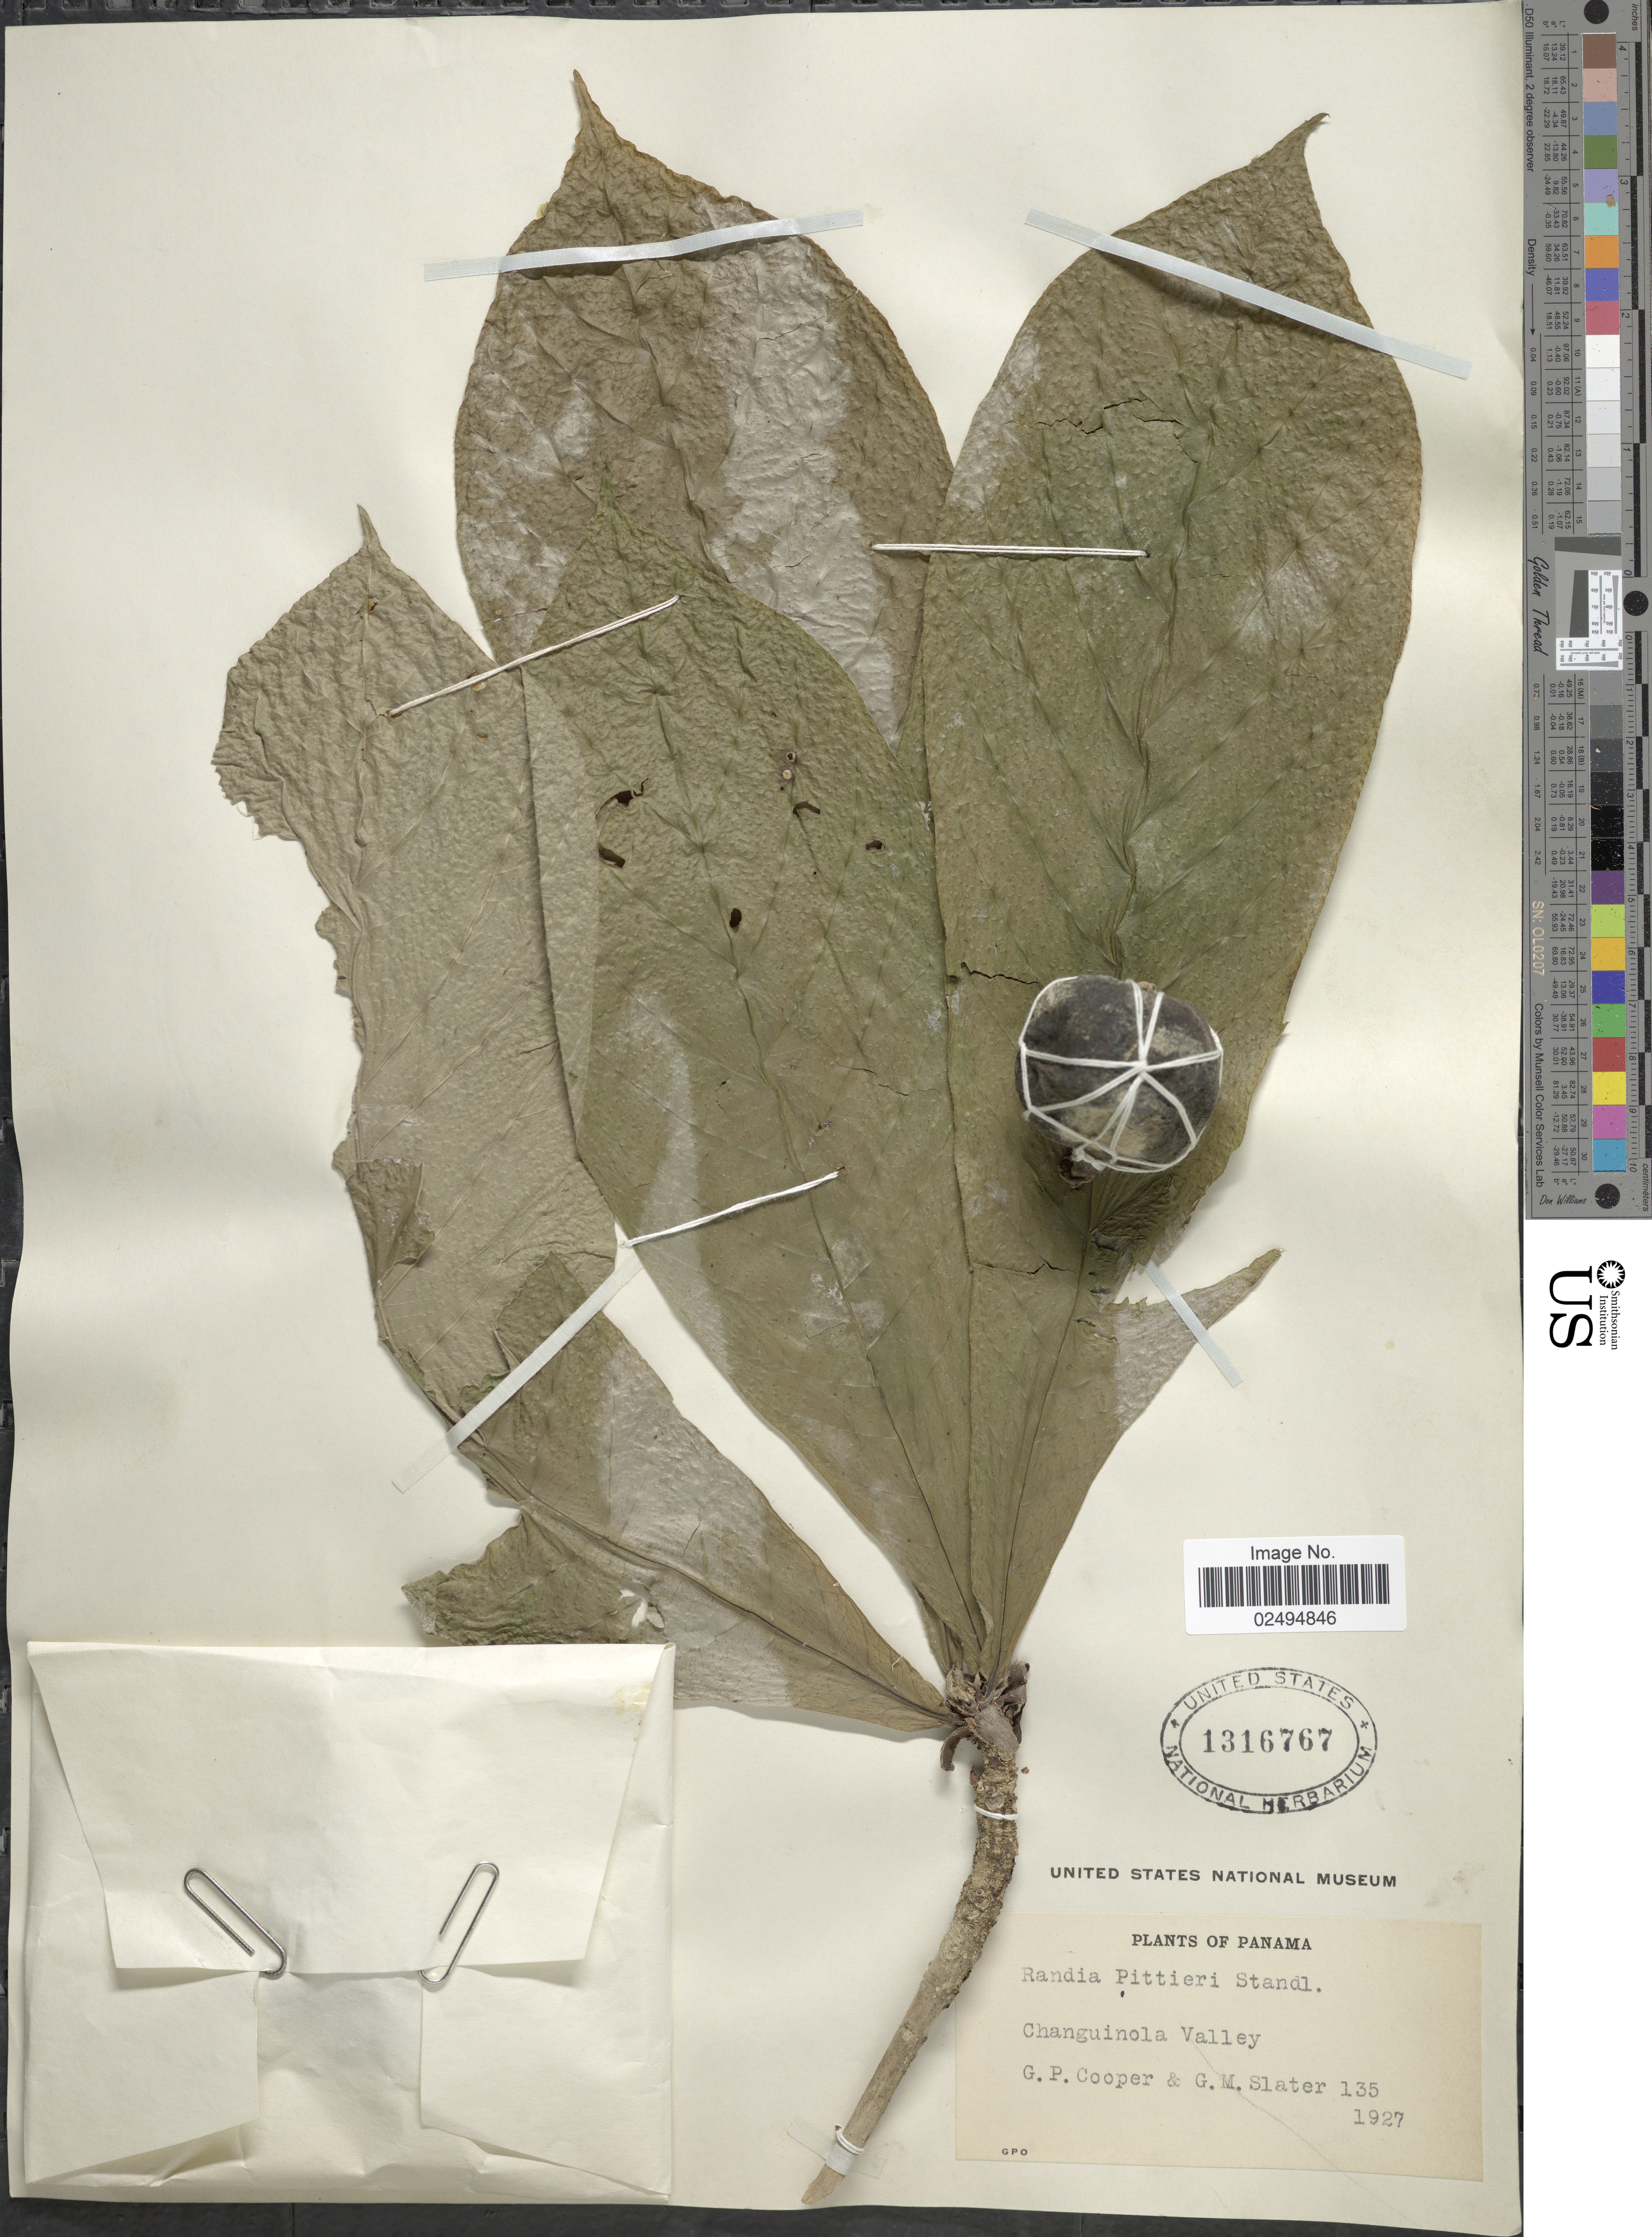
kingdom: Plantae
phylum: Tracheophyta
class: Magnoliopsida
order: Gentianales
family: Rubiaceae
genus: Randia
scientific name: Randia pittieri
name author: (Standl.) Standl.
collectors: G. Cooper & G. Slater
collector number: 135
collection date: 1927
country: Panama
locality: Changuinola Valley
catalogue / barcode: US 1316767